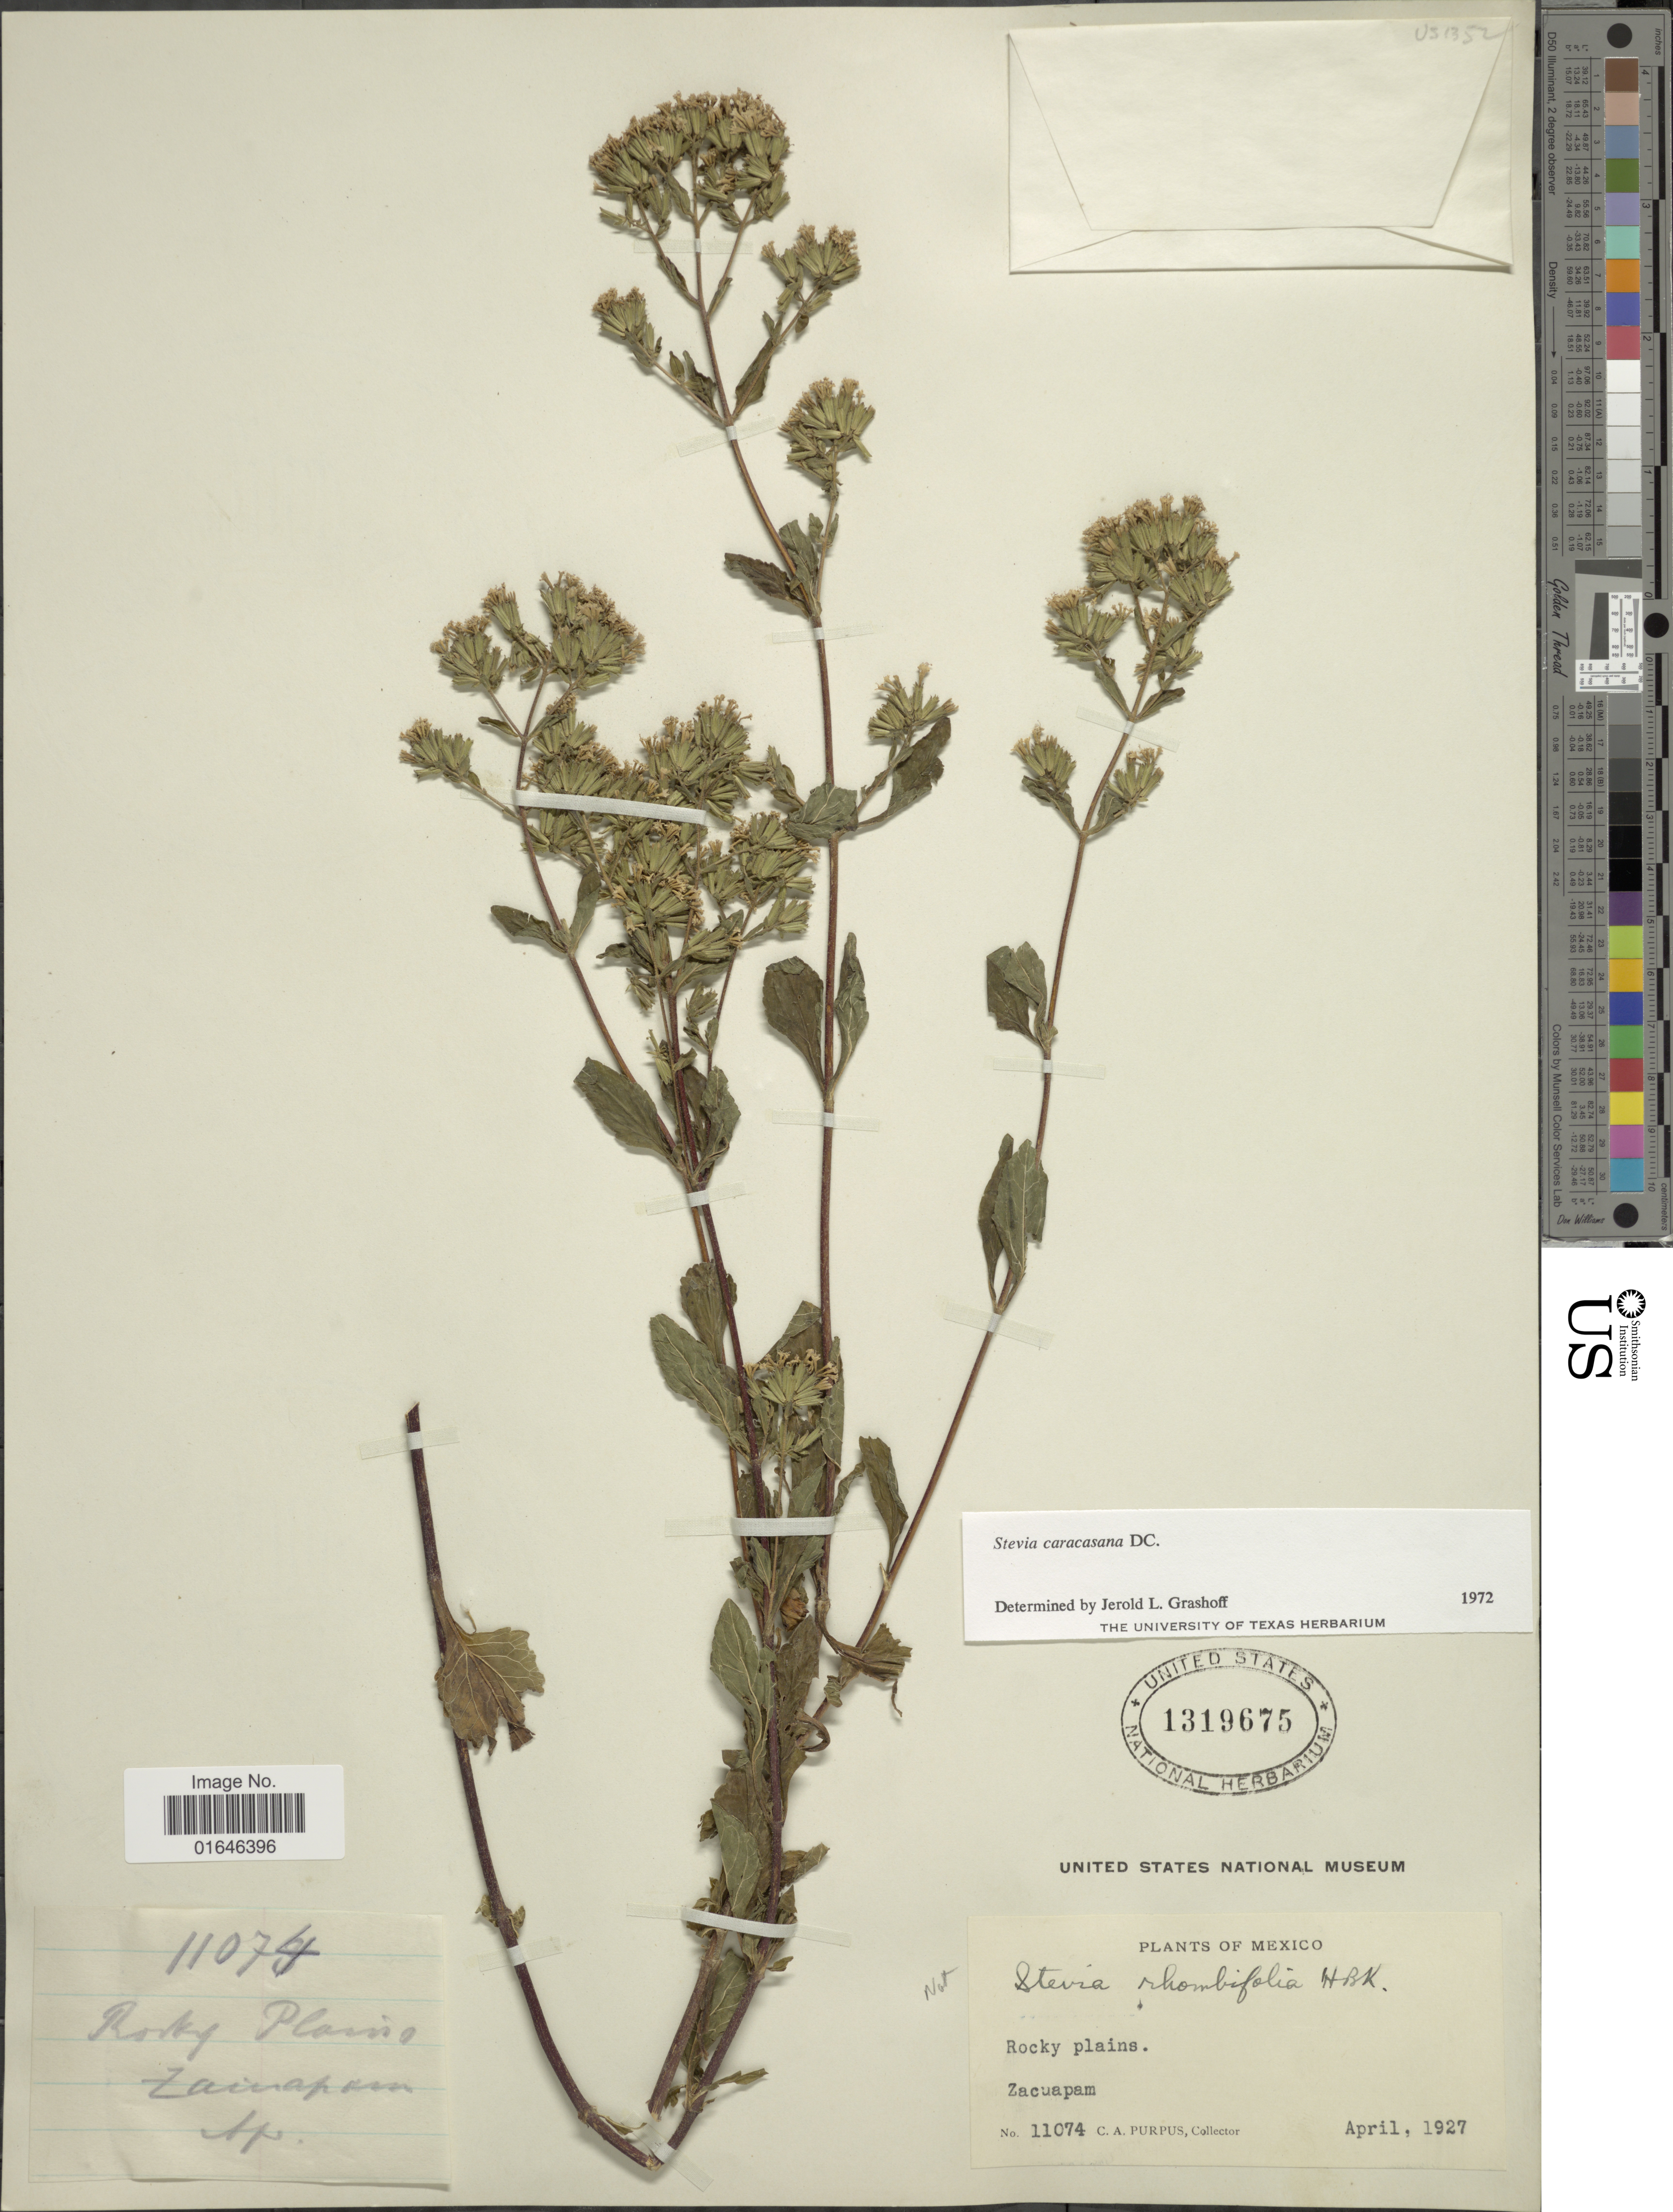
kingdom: Plantae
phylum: Tracheophyta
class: Magnoliopsida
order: Asterales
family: Asteraceae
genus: Stevia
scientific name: Stevia caracasana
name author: DC.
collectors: C. A. Purpus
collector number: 11074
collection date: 1927-04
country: Mexico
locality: Zacuapam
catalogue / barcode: US 1319675